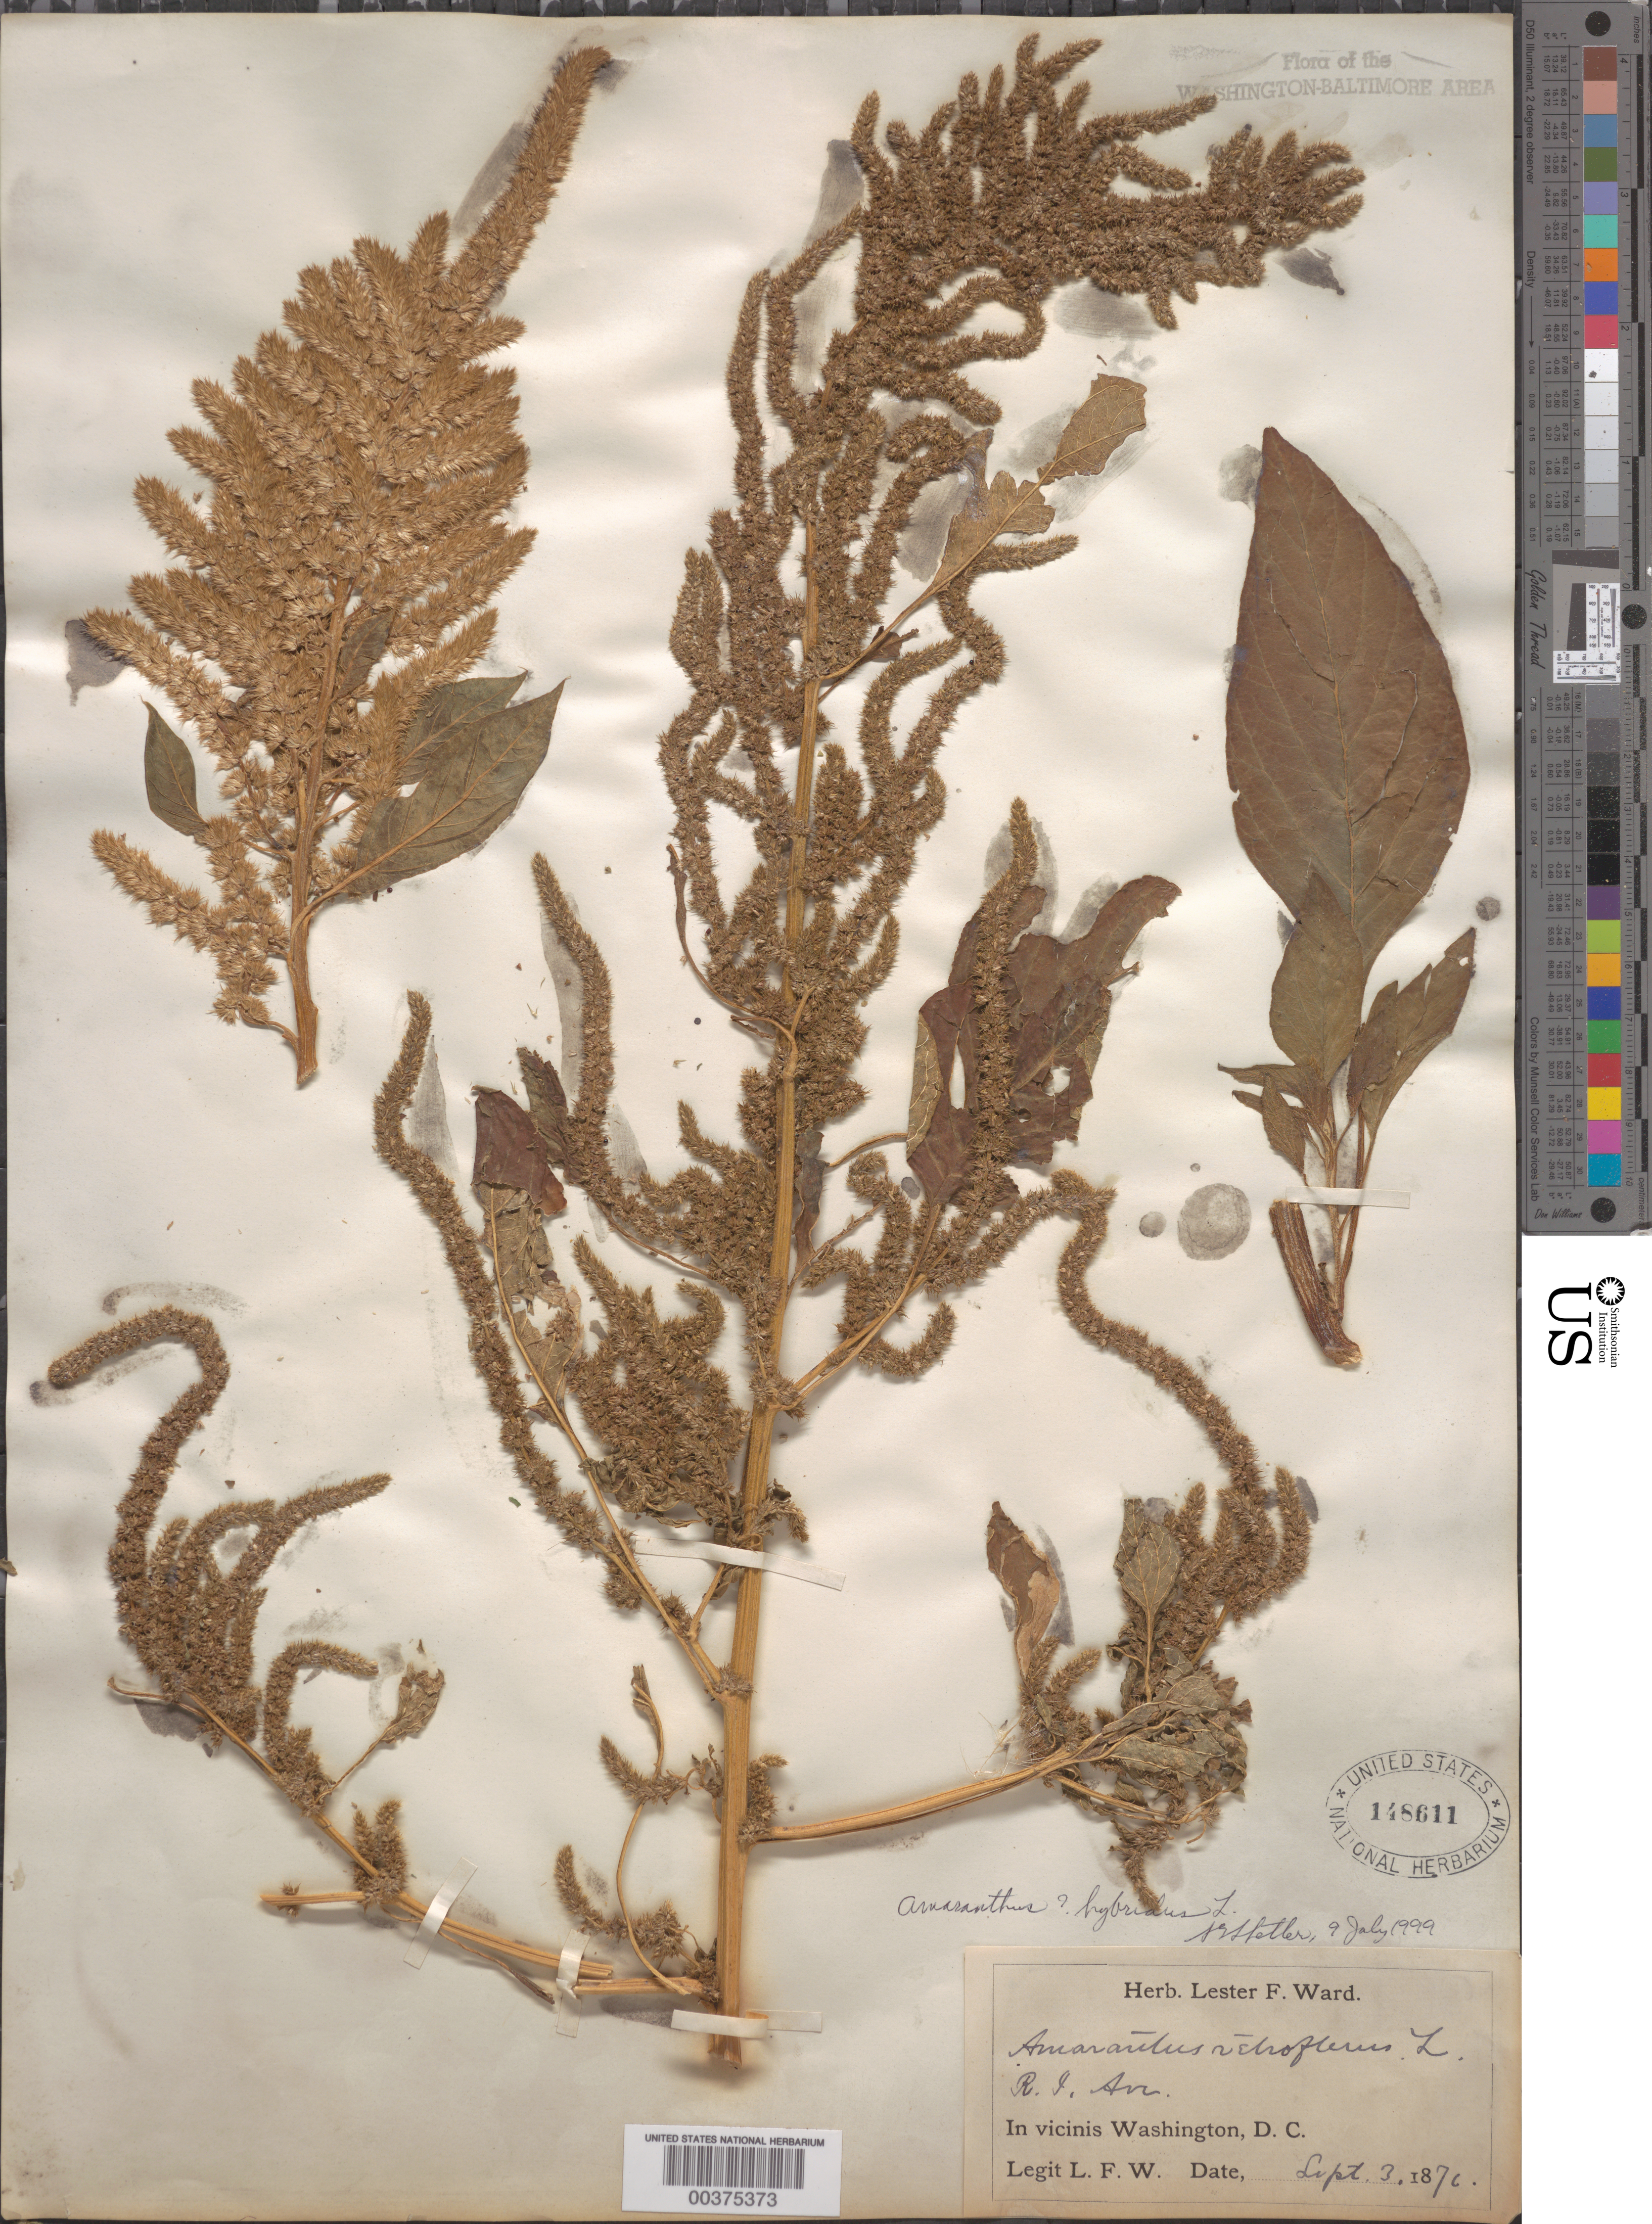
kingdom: Plantae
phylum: Tracheophyta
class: Magnoliopsida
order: Caryophyllales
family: Amaranthaceae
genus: Amaranthus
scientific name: Amaranthus hybridus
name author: L.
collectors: L. F. Ward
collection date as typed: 03 Sep 1876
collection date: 1876-09-03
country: United States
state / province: District of Columbia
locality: Washington, D.C. & vicinity, R.I. Avenue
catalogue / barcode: US 148611